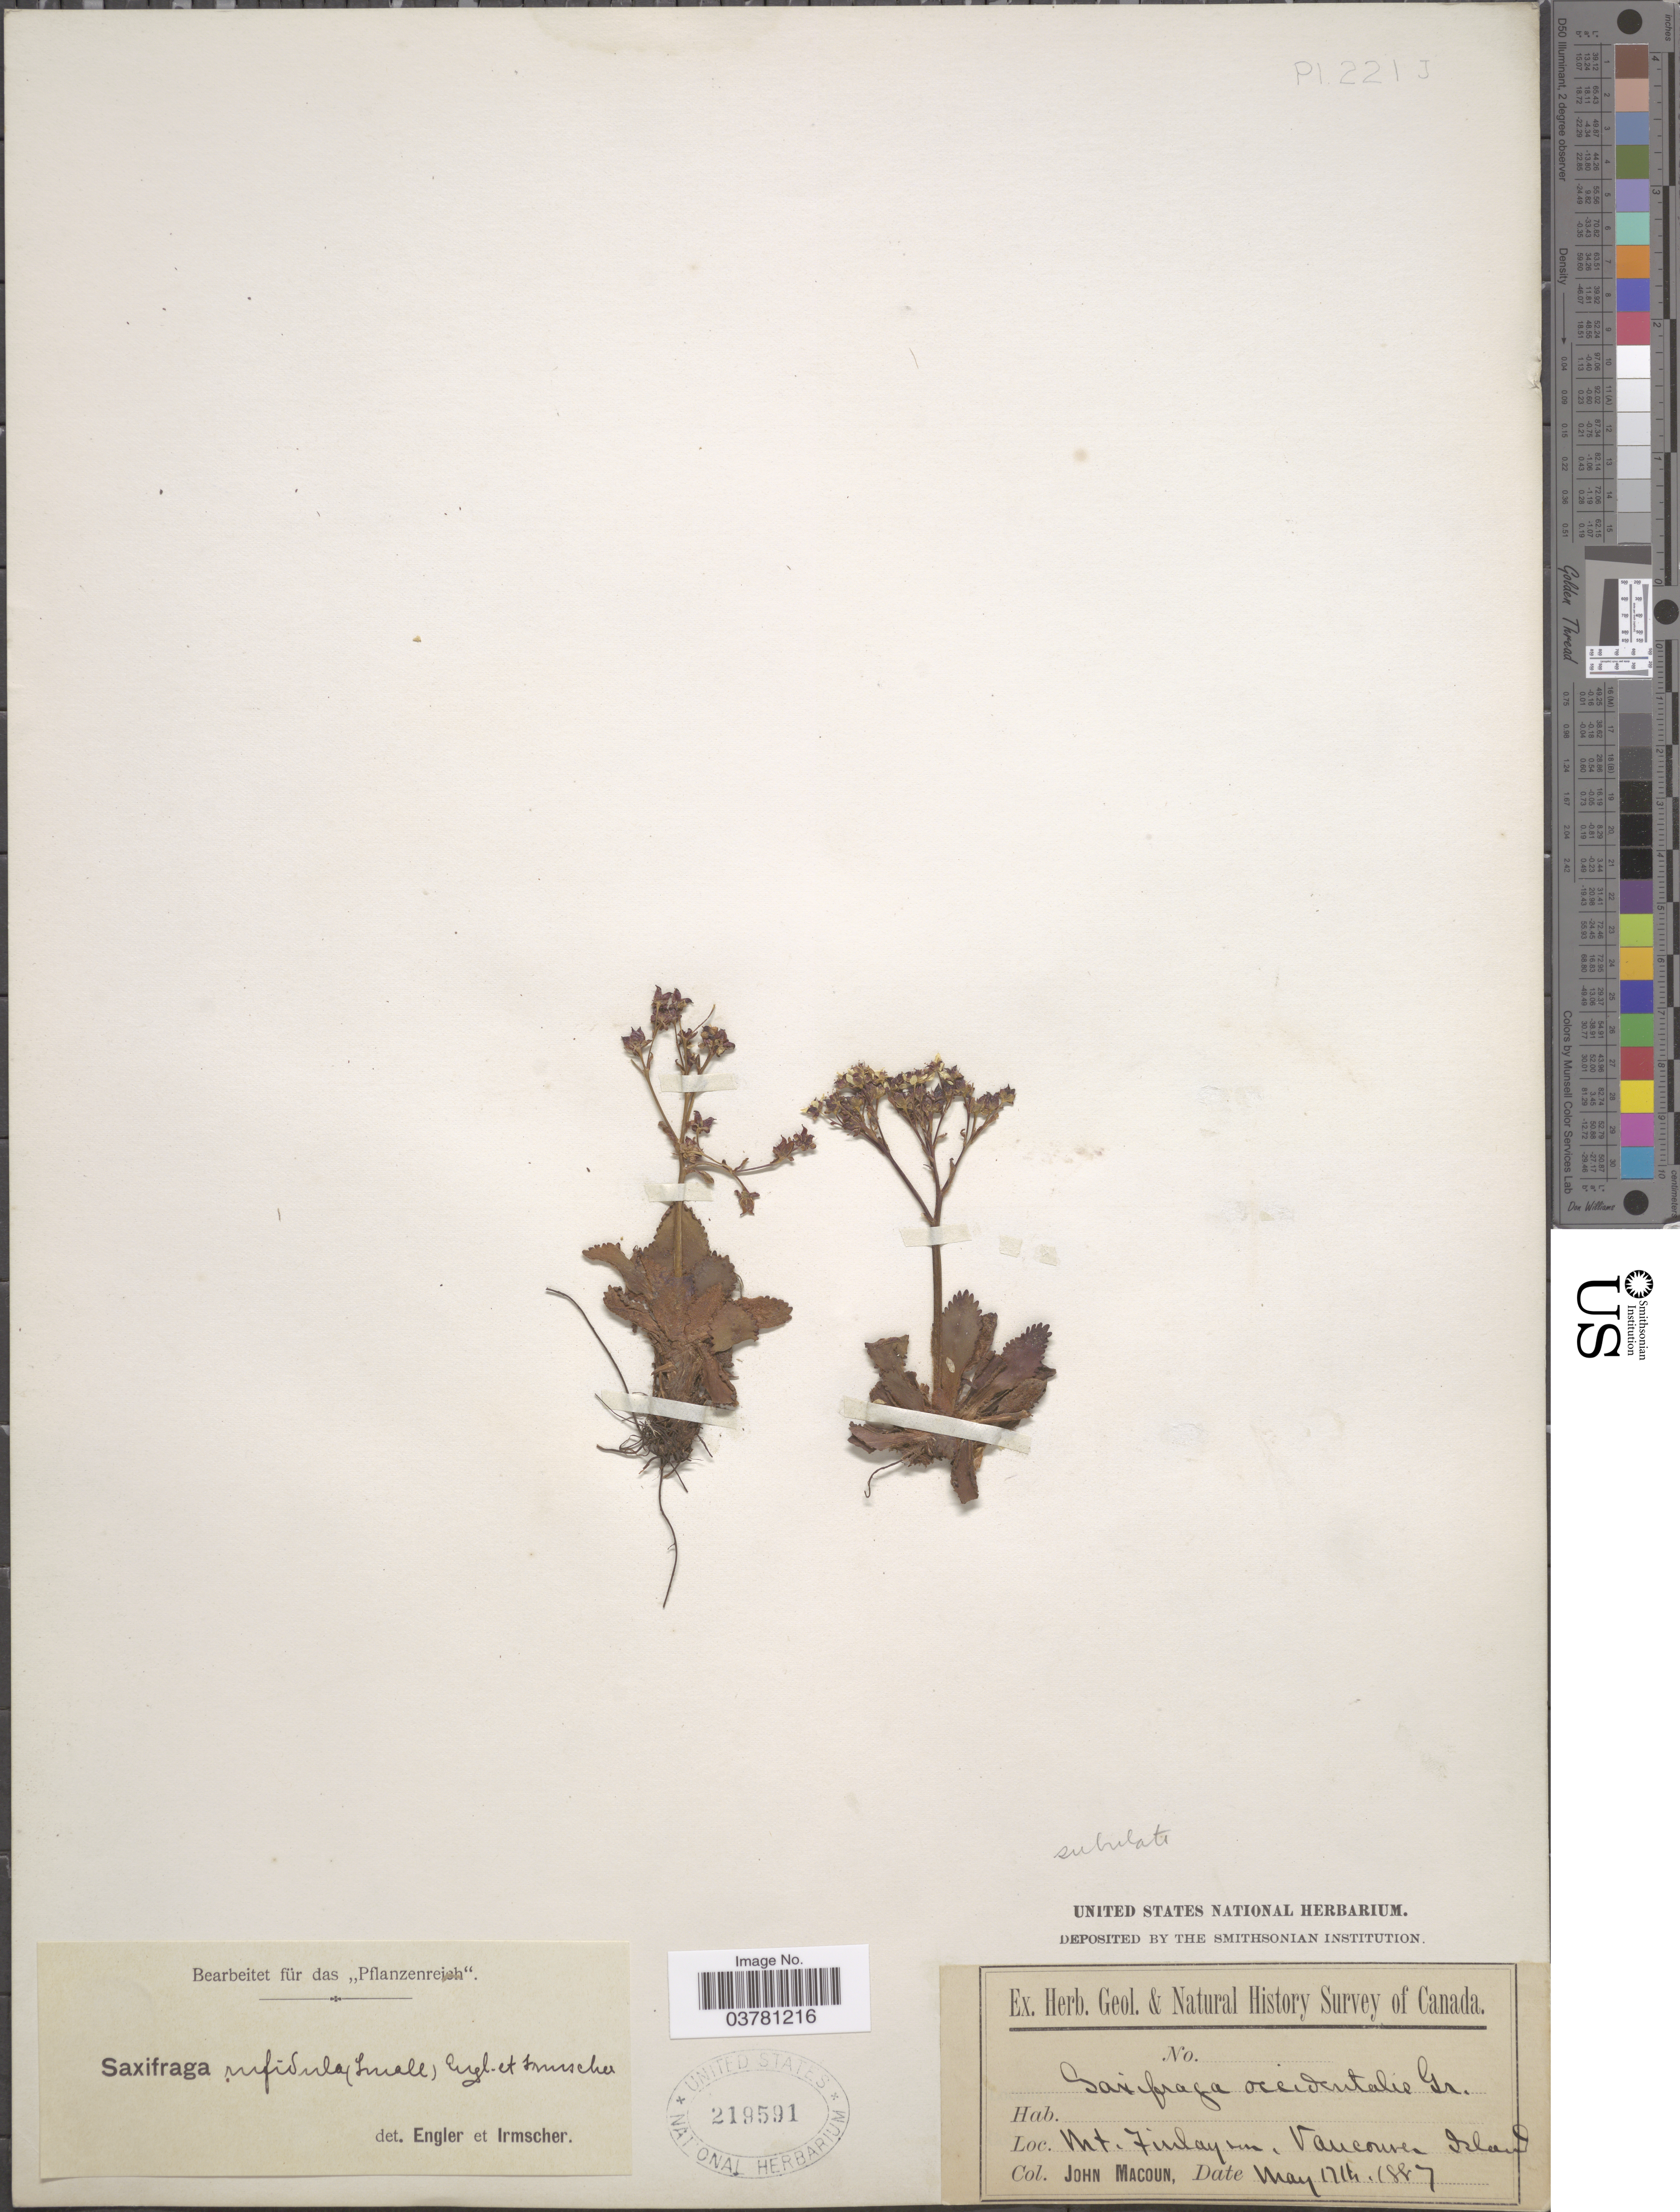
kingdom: Plantae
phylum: Tracheophyta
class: Magnoliopsida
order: Saxifragales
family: Saxifragaceae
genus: Micranthes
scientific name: Micranthes rufidula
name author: Small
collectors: J. Macoun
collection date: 1887-05-17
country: Canada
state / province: British Columbia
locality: Geol. & Natural History Survey of Canada. Mt. Finlayson, Vancouver Island.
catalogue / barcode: US 219591